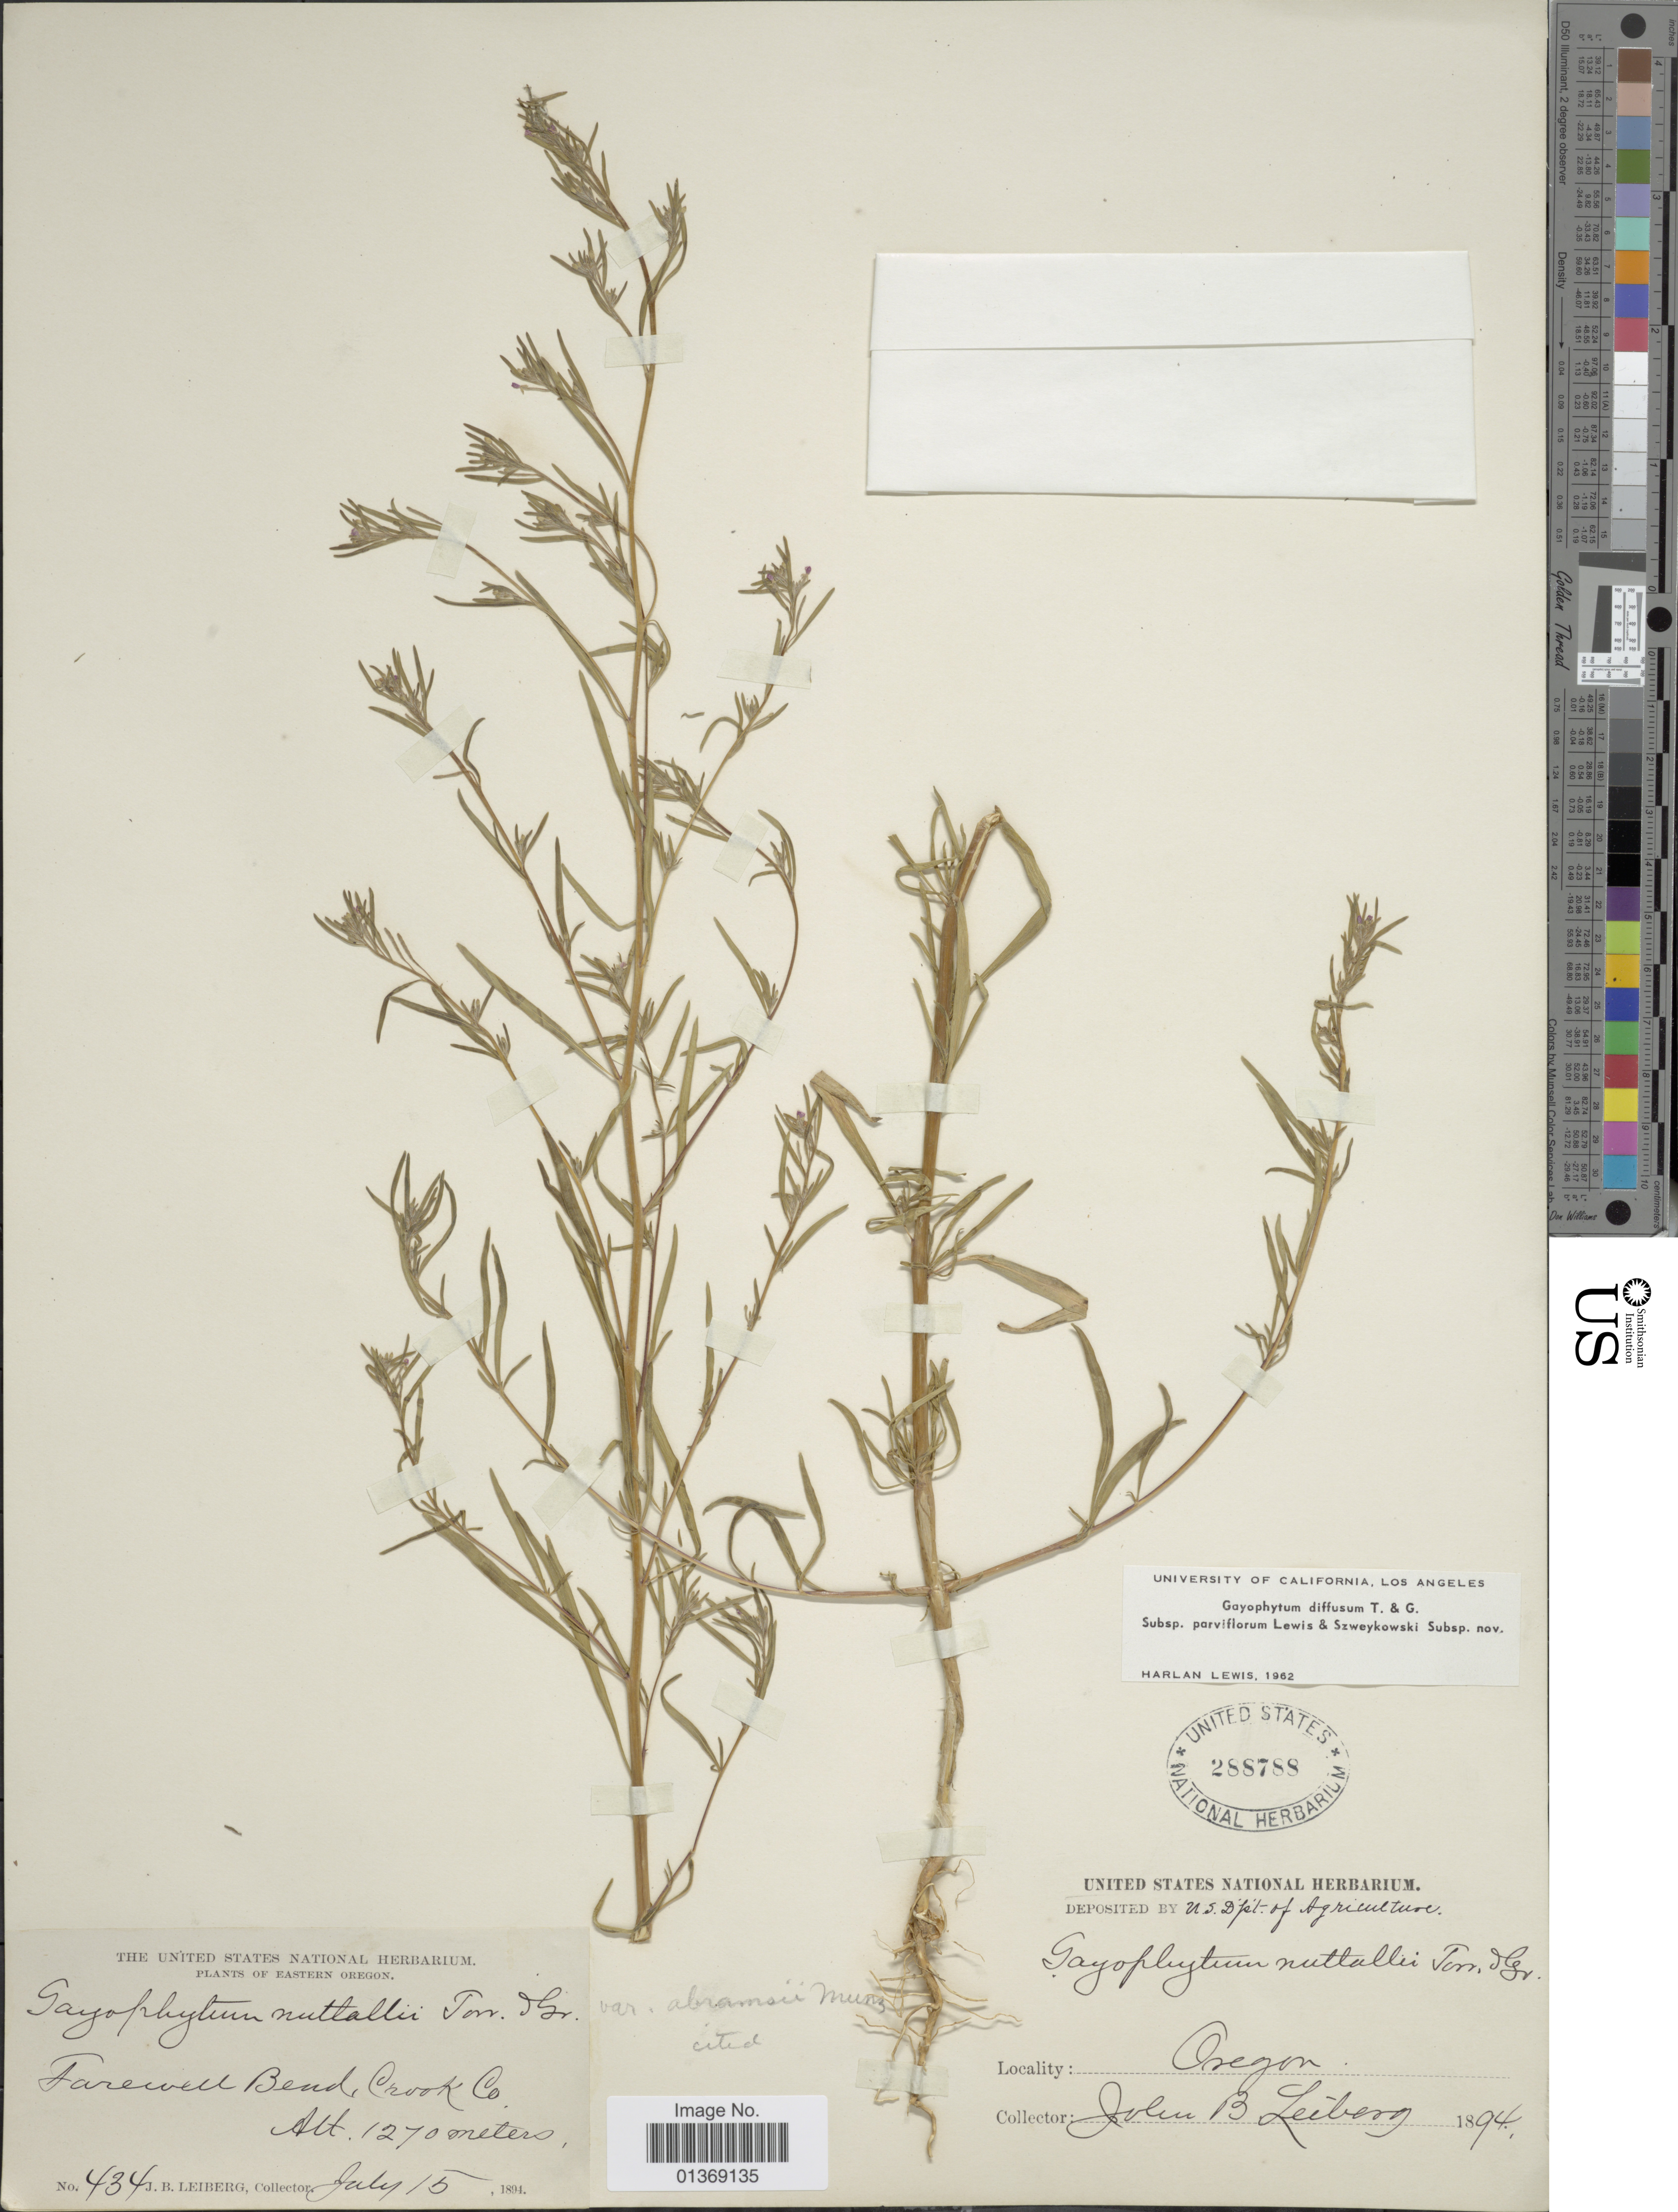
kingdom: Plantae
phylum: Tracheophyta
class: Magnoliopsida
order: Myrtales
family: Onagraceae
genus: Gayophytum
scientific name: Gayophytum diffusum subsp. parviflorum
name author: F. H. Lewis & Szweyk.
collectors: J. B. Leiberg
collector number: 434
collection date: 1894-07-15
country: United States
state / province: Oregon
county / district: Crook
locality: Eastern Oregon, Farewell Bend, Crook Co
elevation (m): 1270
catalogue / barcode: US 288788